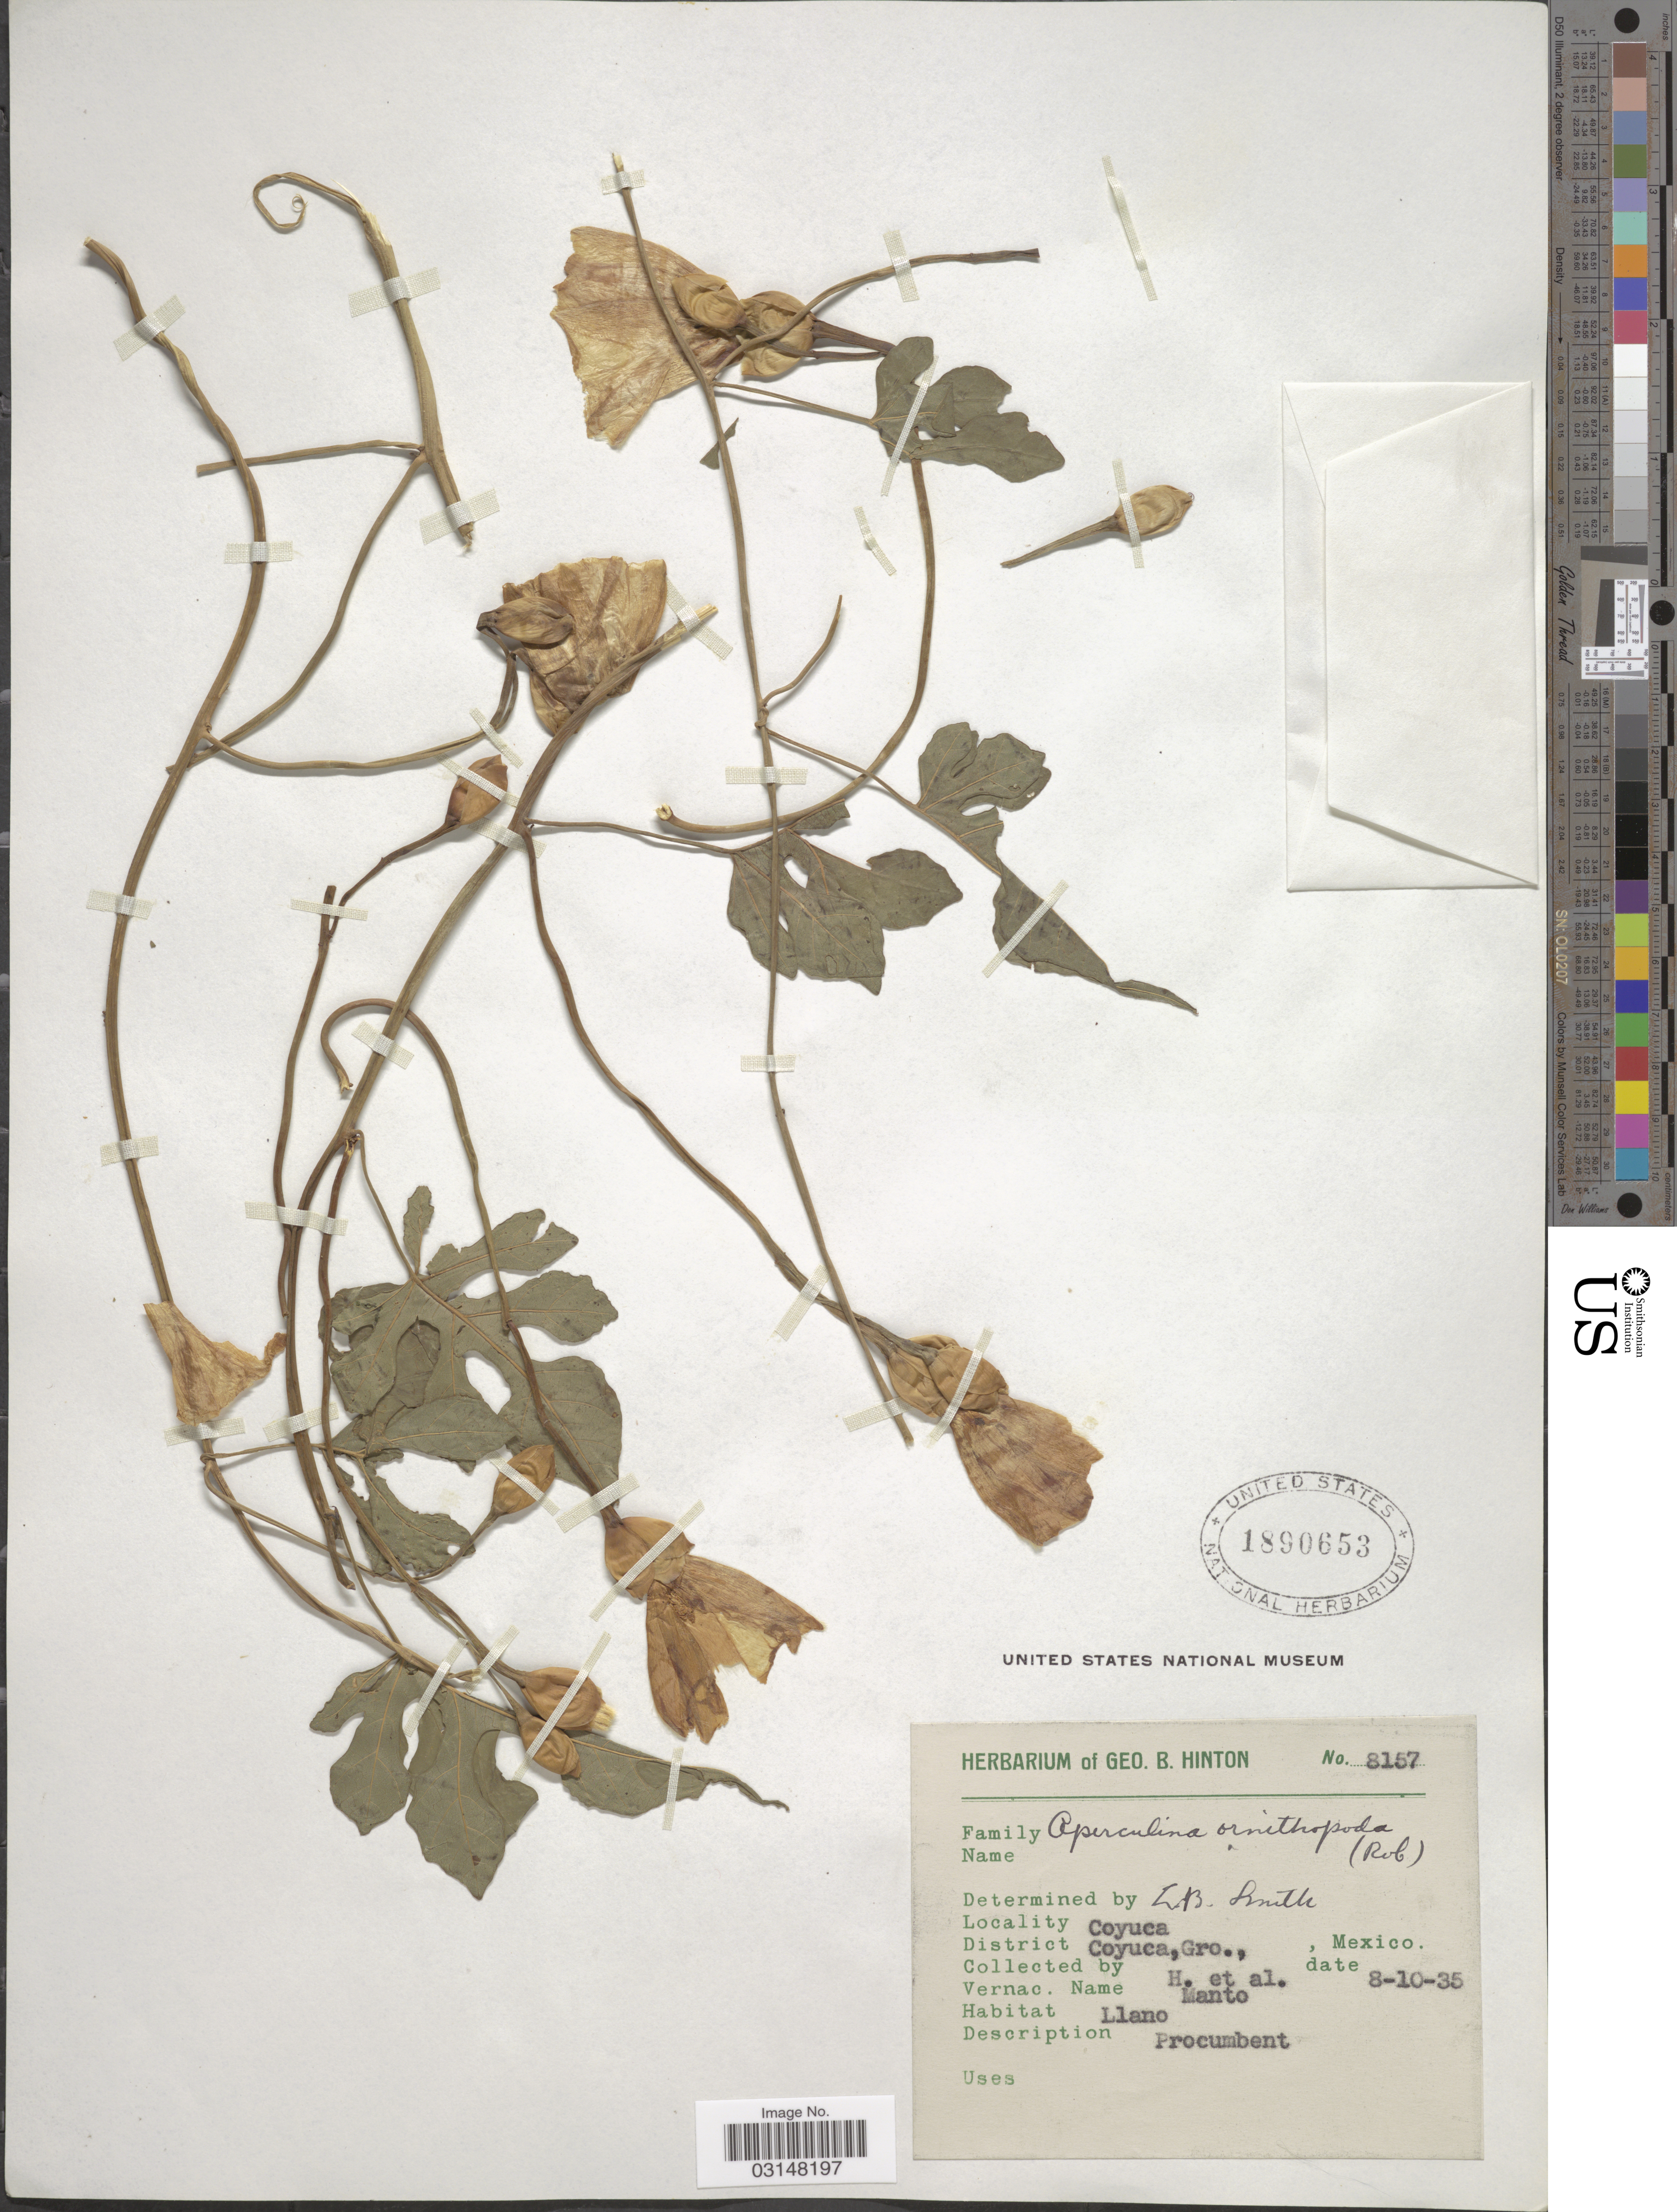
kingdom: Plantae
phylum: Tracheophyta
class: Magnoliopsida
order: Solanales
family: Convolvulaceae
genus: Operculina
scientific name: Operculina ornithopoda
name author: (B.L. Rob.) House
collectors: G. B. Hinton & et al.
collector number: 8157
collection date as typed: Transcribed d/m/y: 8/10/35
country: Mexico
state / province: Guerrero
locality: Coyuca, District Coyuca.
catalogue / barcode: US 1890653